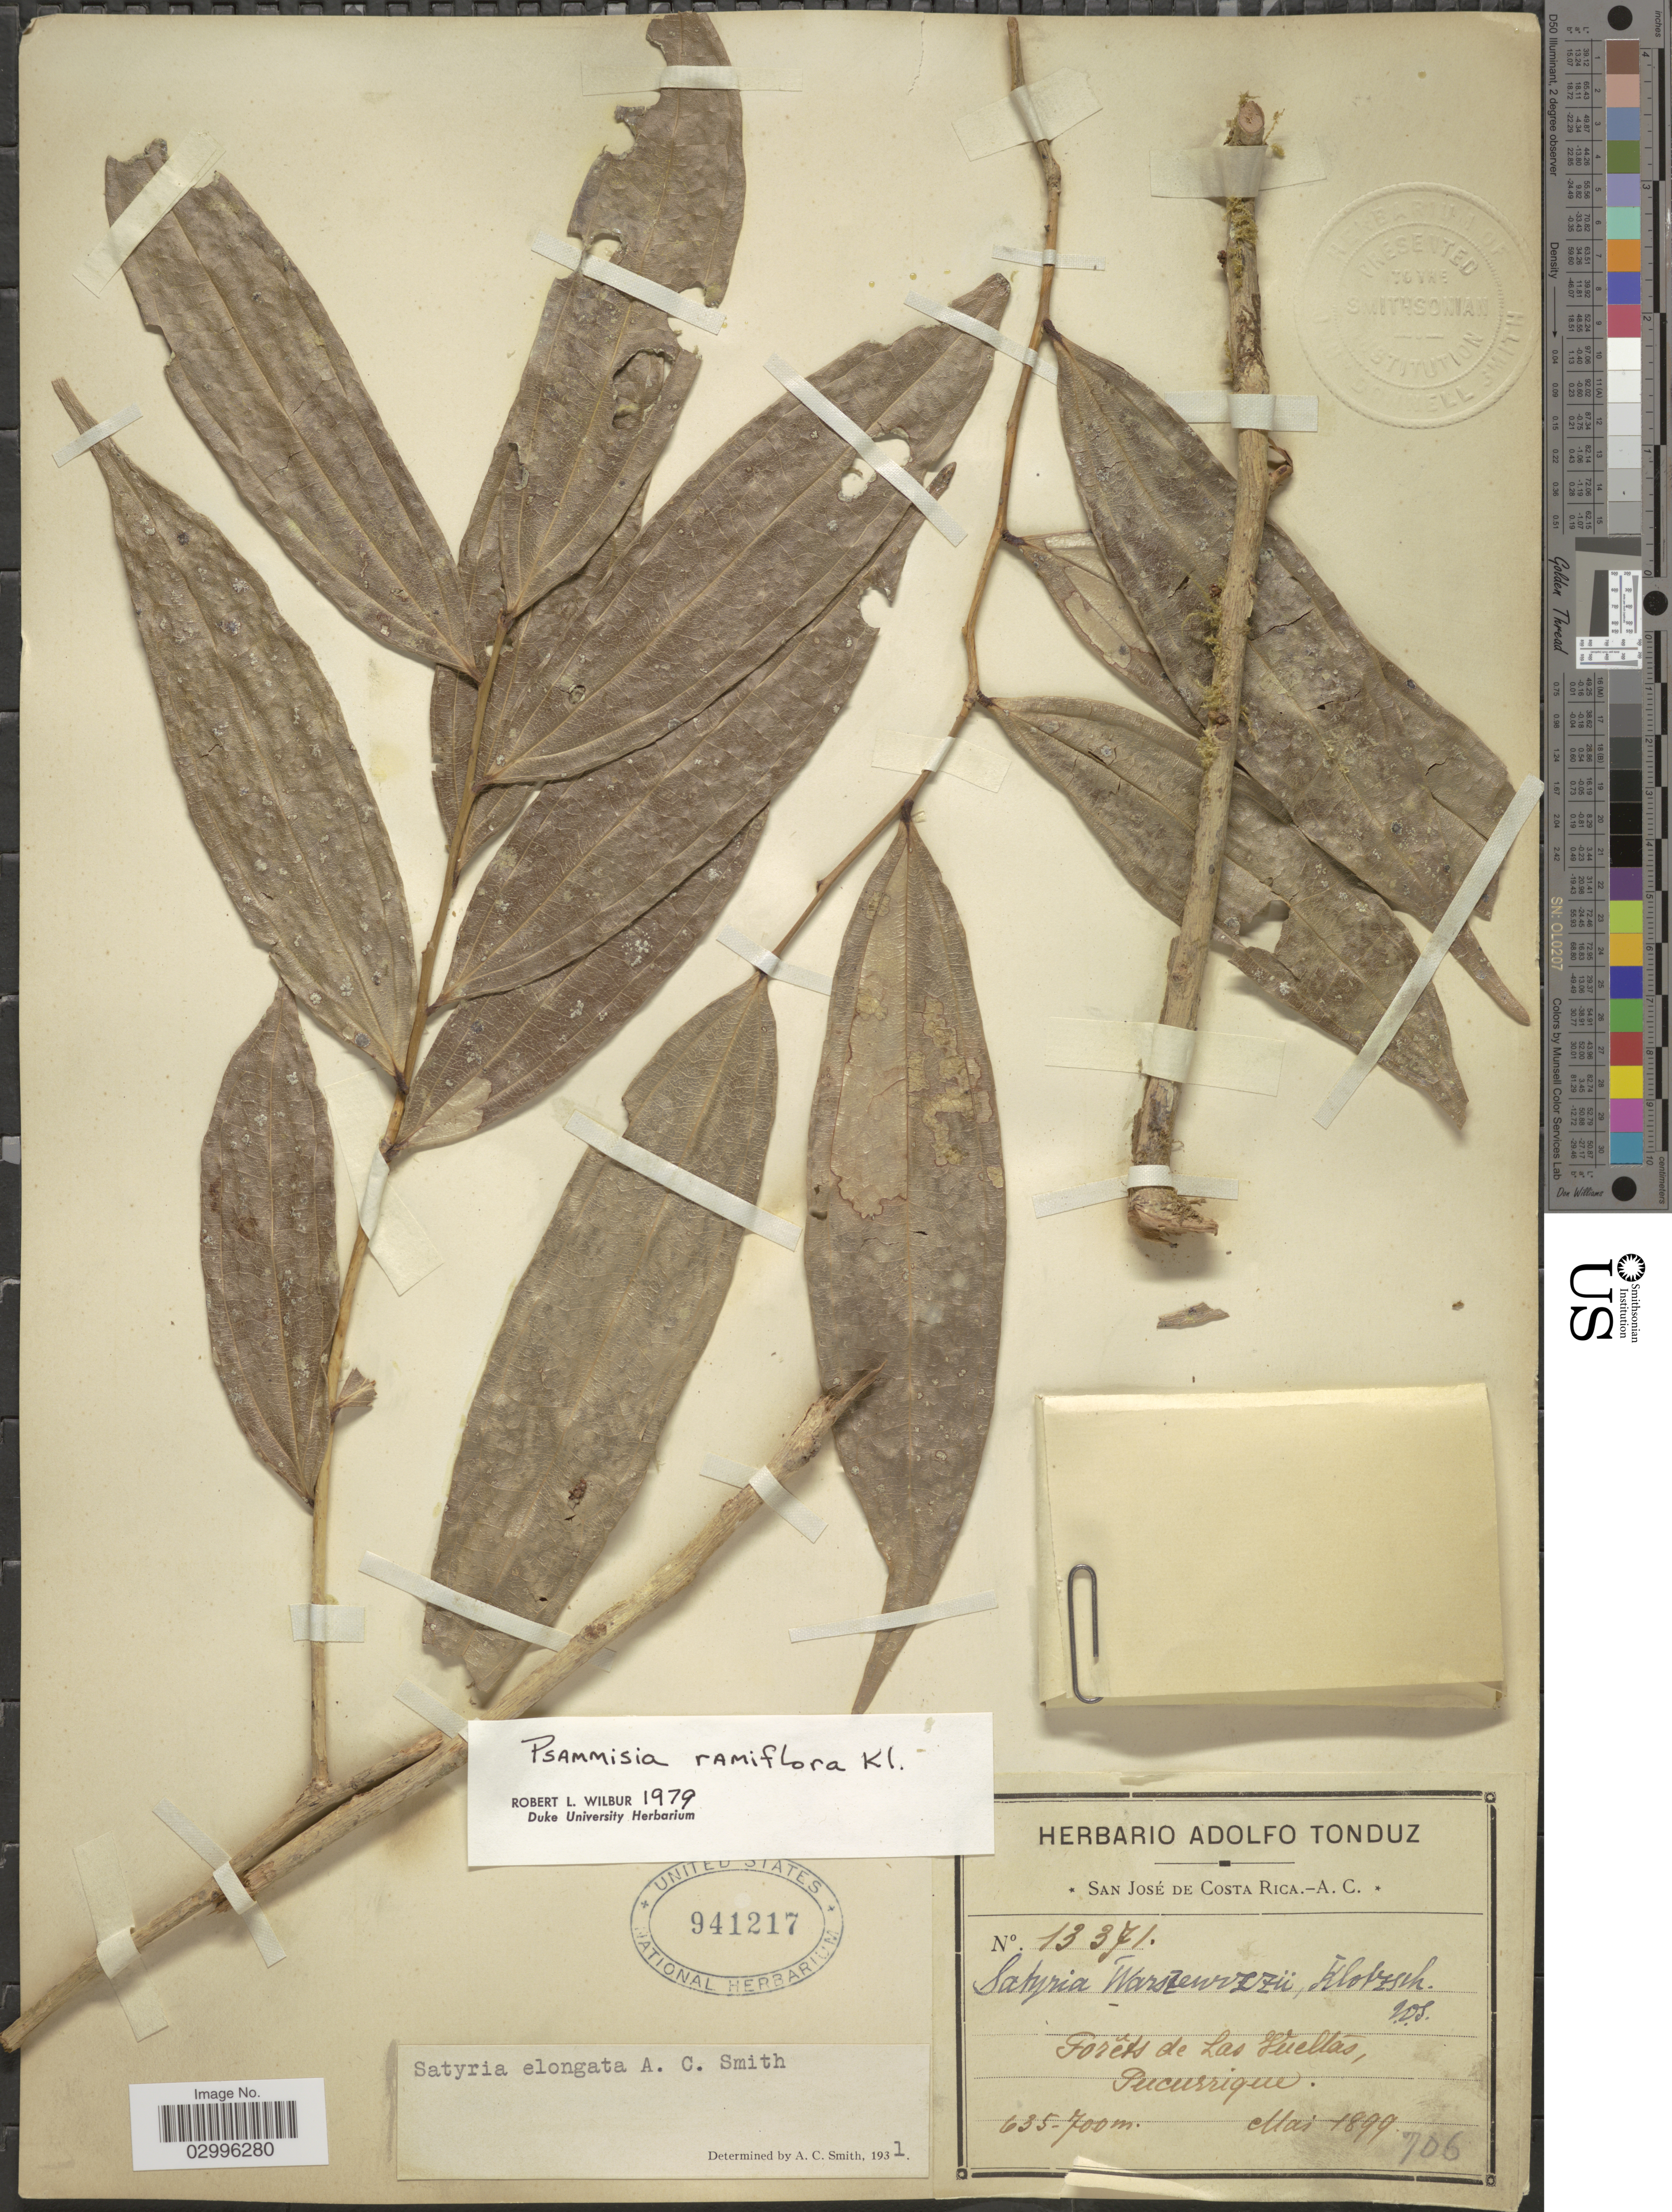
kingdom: Plantae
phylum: Tracheophyta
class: Magnoliopsida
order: Ericales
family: Ericaceae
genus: Psammisia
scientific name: Psammisia ramiflora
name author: Klotzsch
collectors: ex Herb. Adolfo Tonduz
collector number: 13371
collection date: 1899-05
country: Costa Rica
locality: Forêts de Las Vueltas, Tucurrique.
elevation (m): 635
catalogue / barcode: US 941217